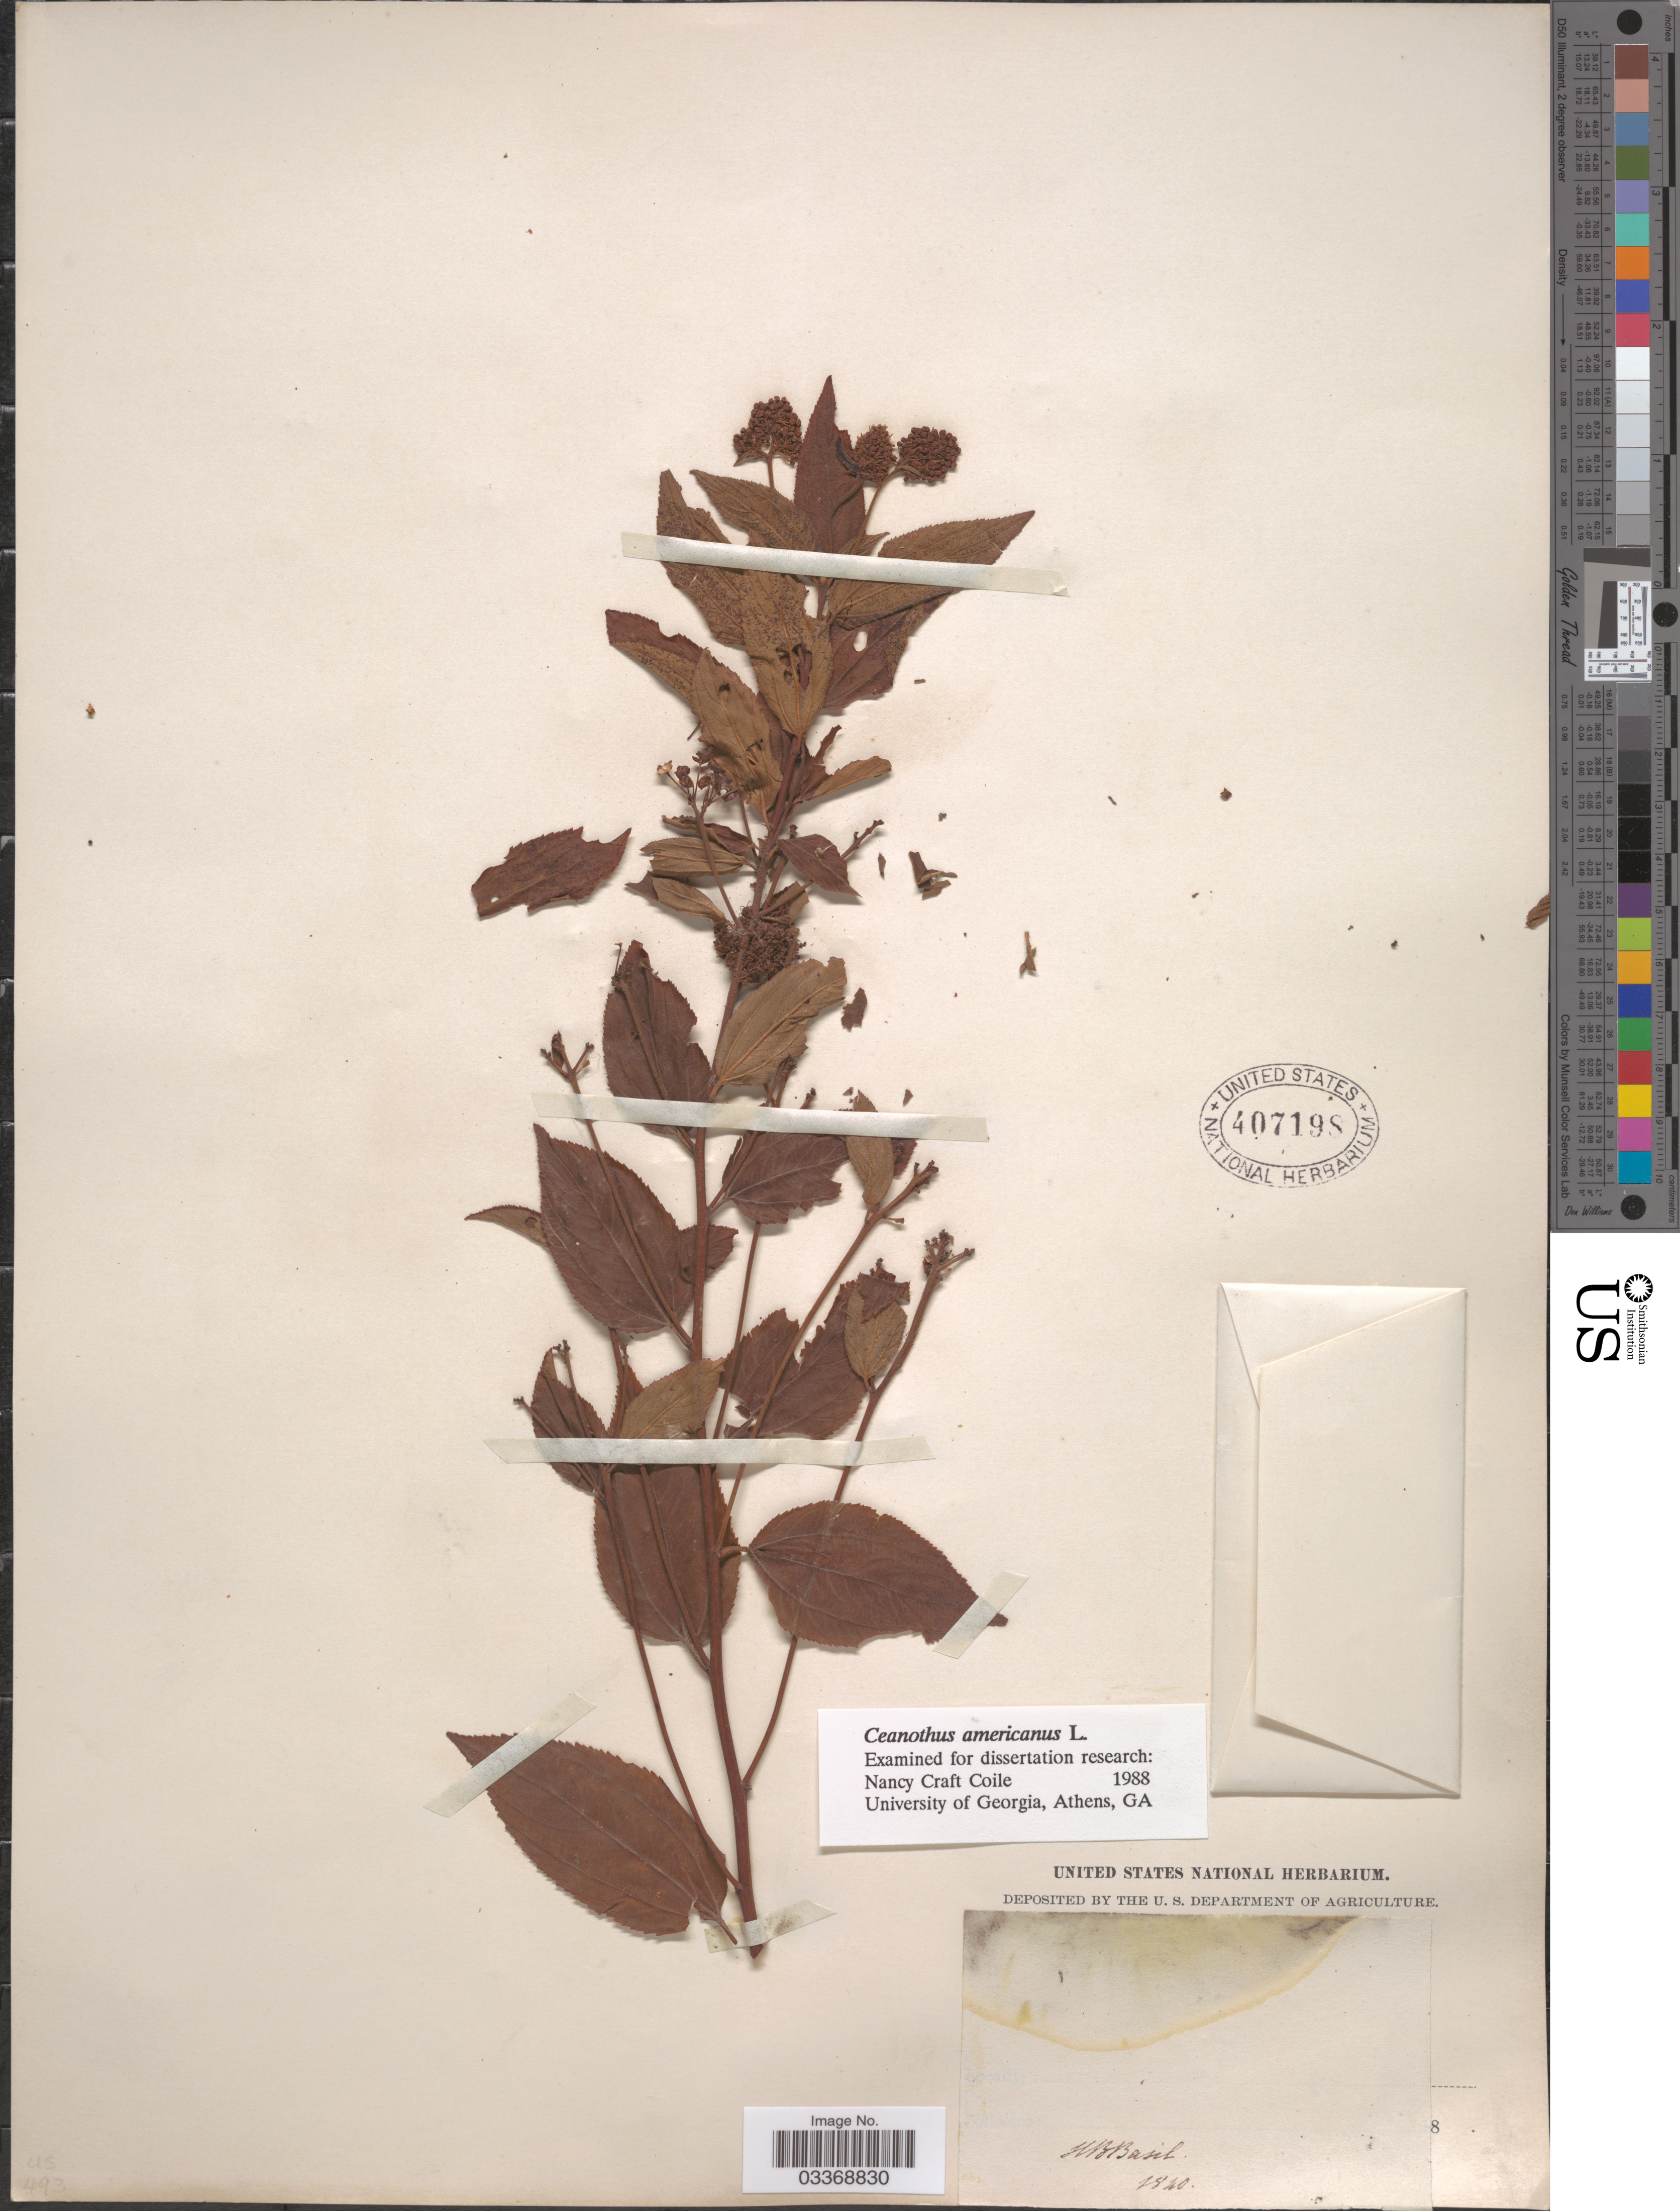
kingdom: Plantae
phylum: Tracheophyta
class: Magnoliopsida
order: Rosales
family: Rhamnaceae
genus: Ceanothus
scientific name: Ceanothus americanus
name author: L.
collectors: H. Basil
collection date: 1840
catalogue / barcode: US 407198